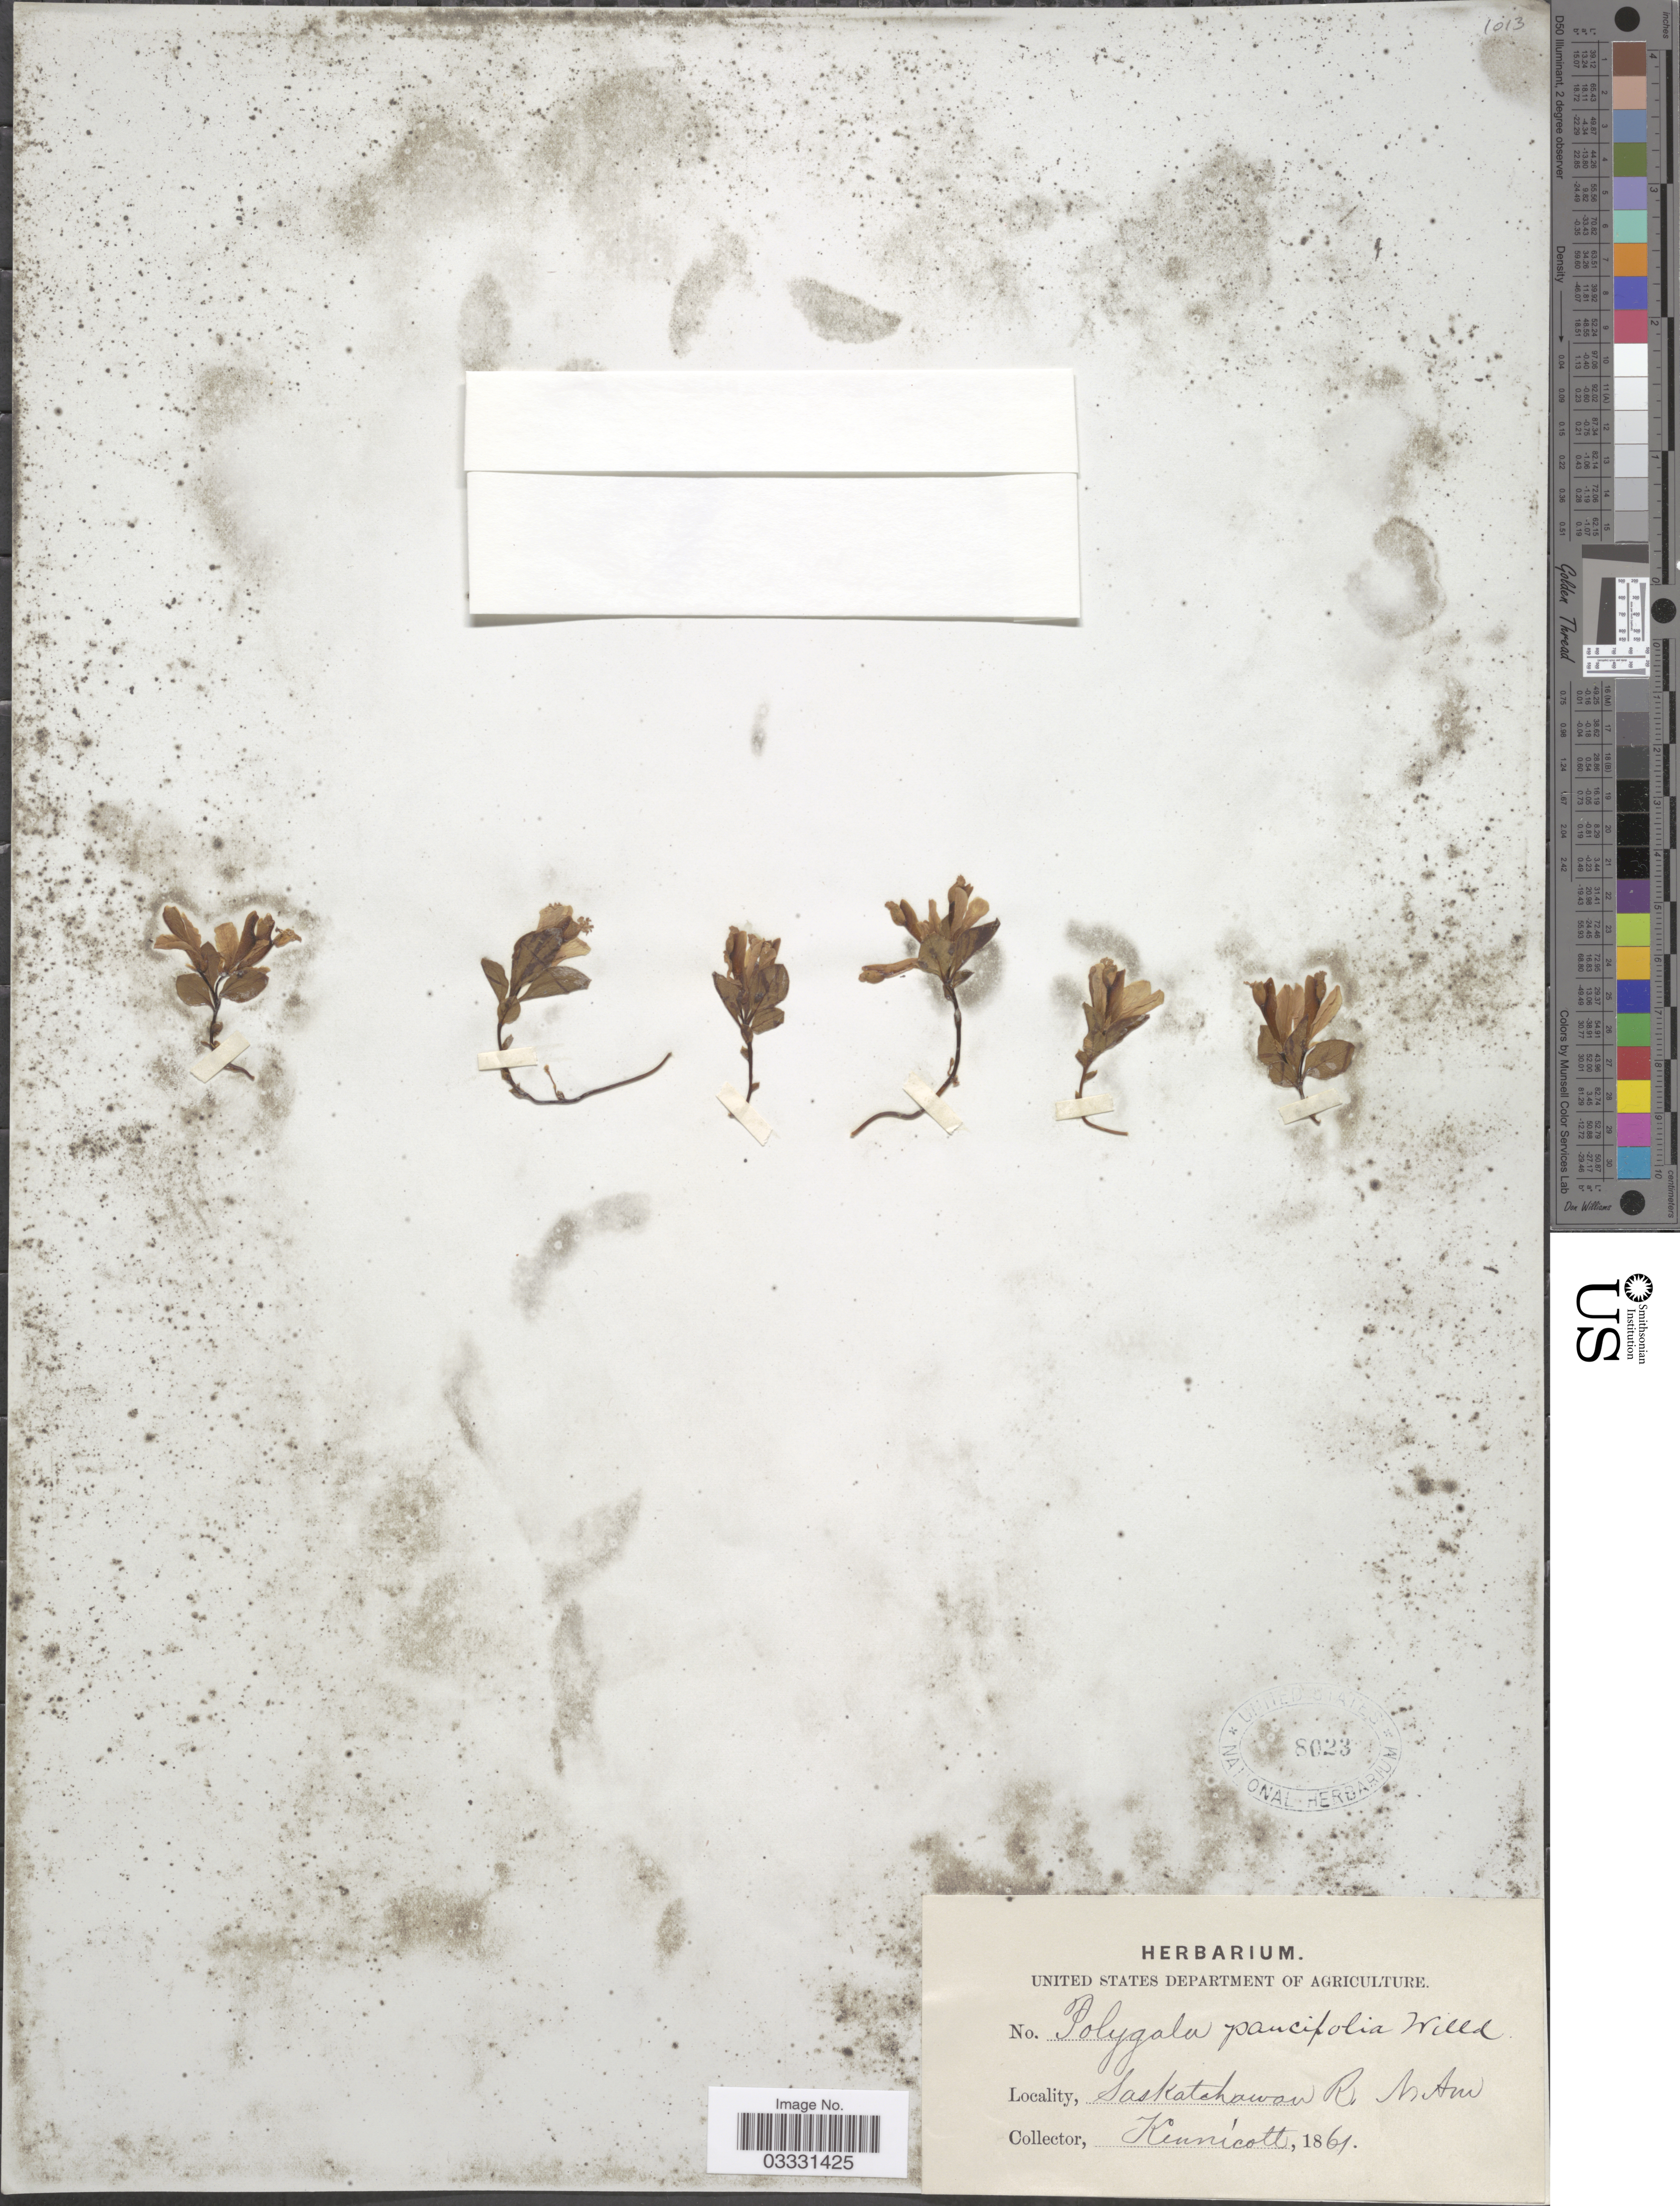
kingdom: Plantae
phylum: Tracheophyta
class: Magnoliopsida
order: Fabales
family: Polygalaceae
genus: Polygaloides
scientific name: Polygaloides paucifolia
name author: (Willd.) J.R. Abbott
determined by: Strong, Mark T., (BOT), Smithsonian Institution - National Museum of Natural History (UNITED STATES)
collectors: Kinnicott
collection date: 1861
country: Canada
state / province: Saskatchewan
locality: Saskatchawan R. N. Am.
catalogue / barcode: US 8023